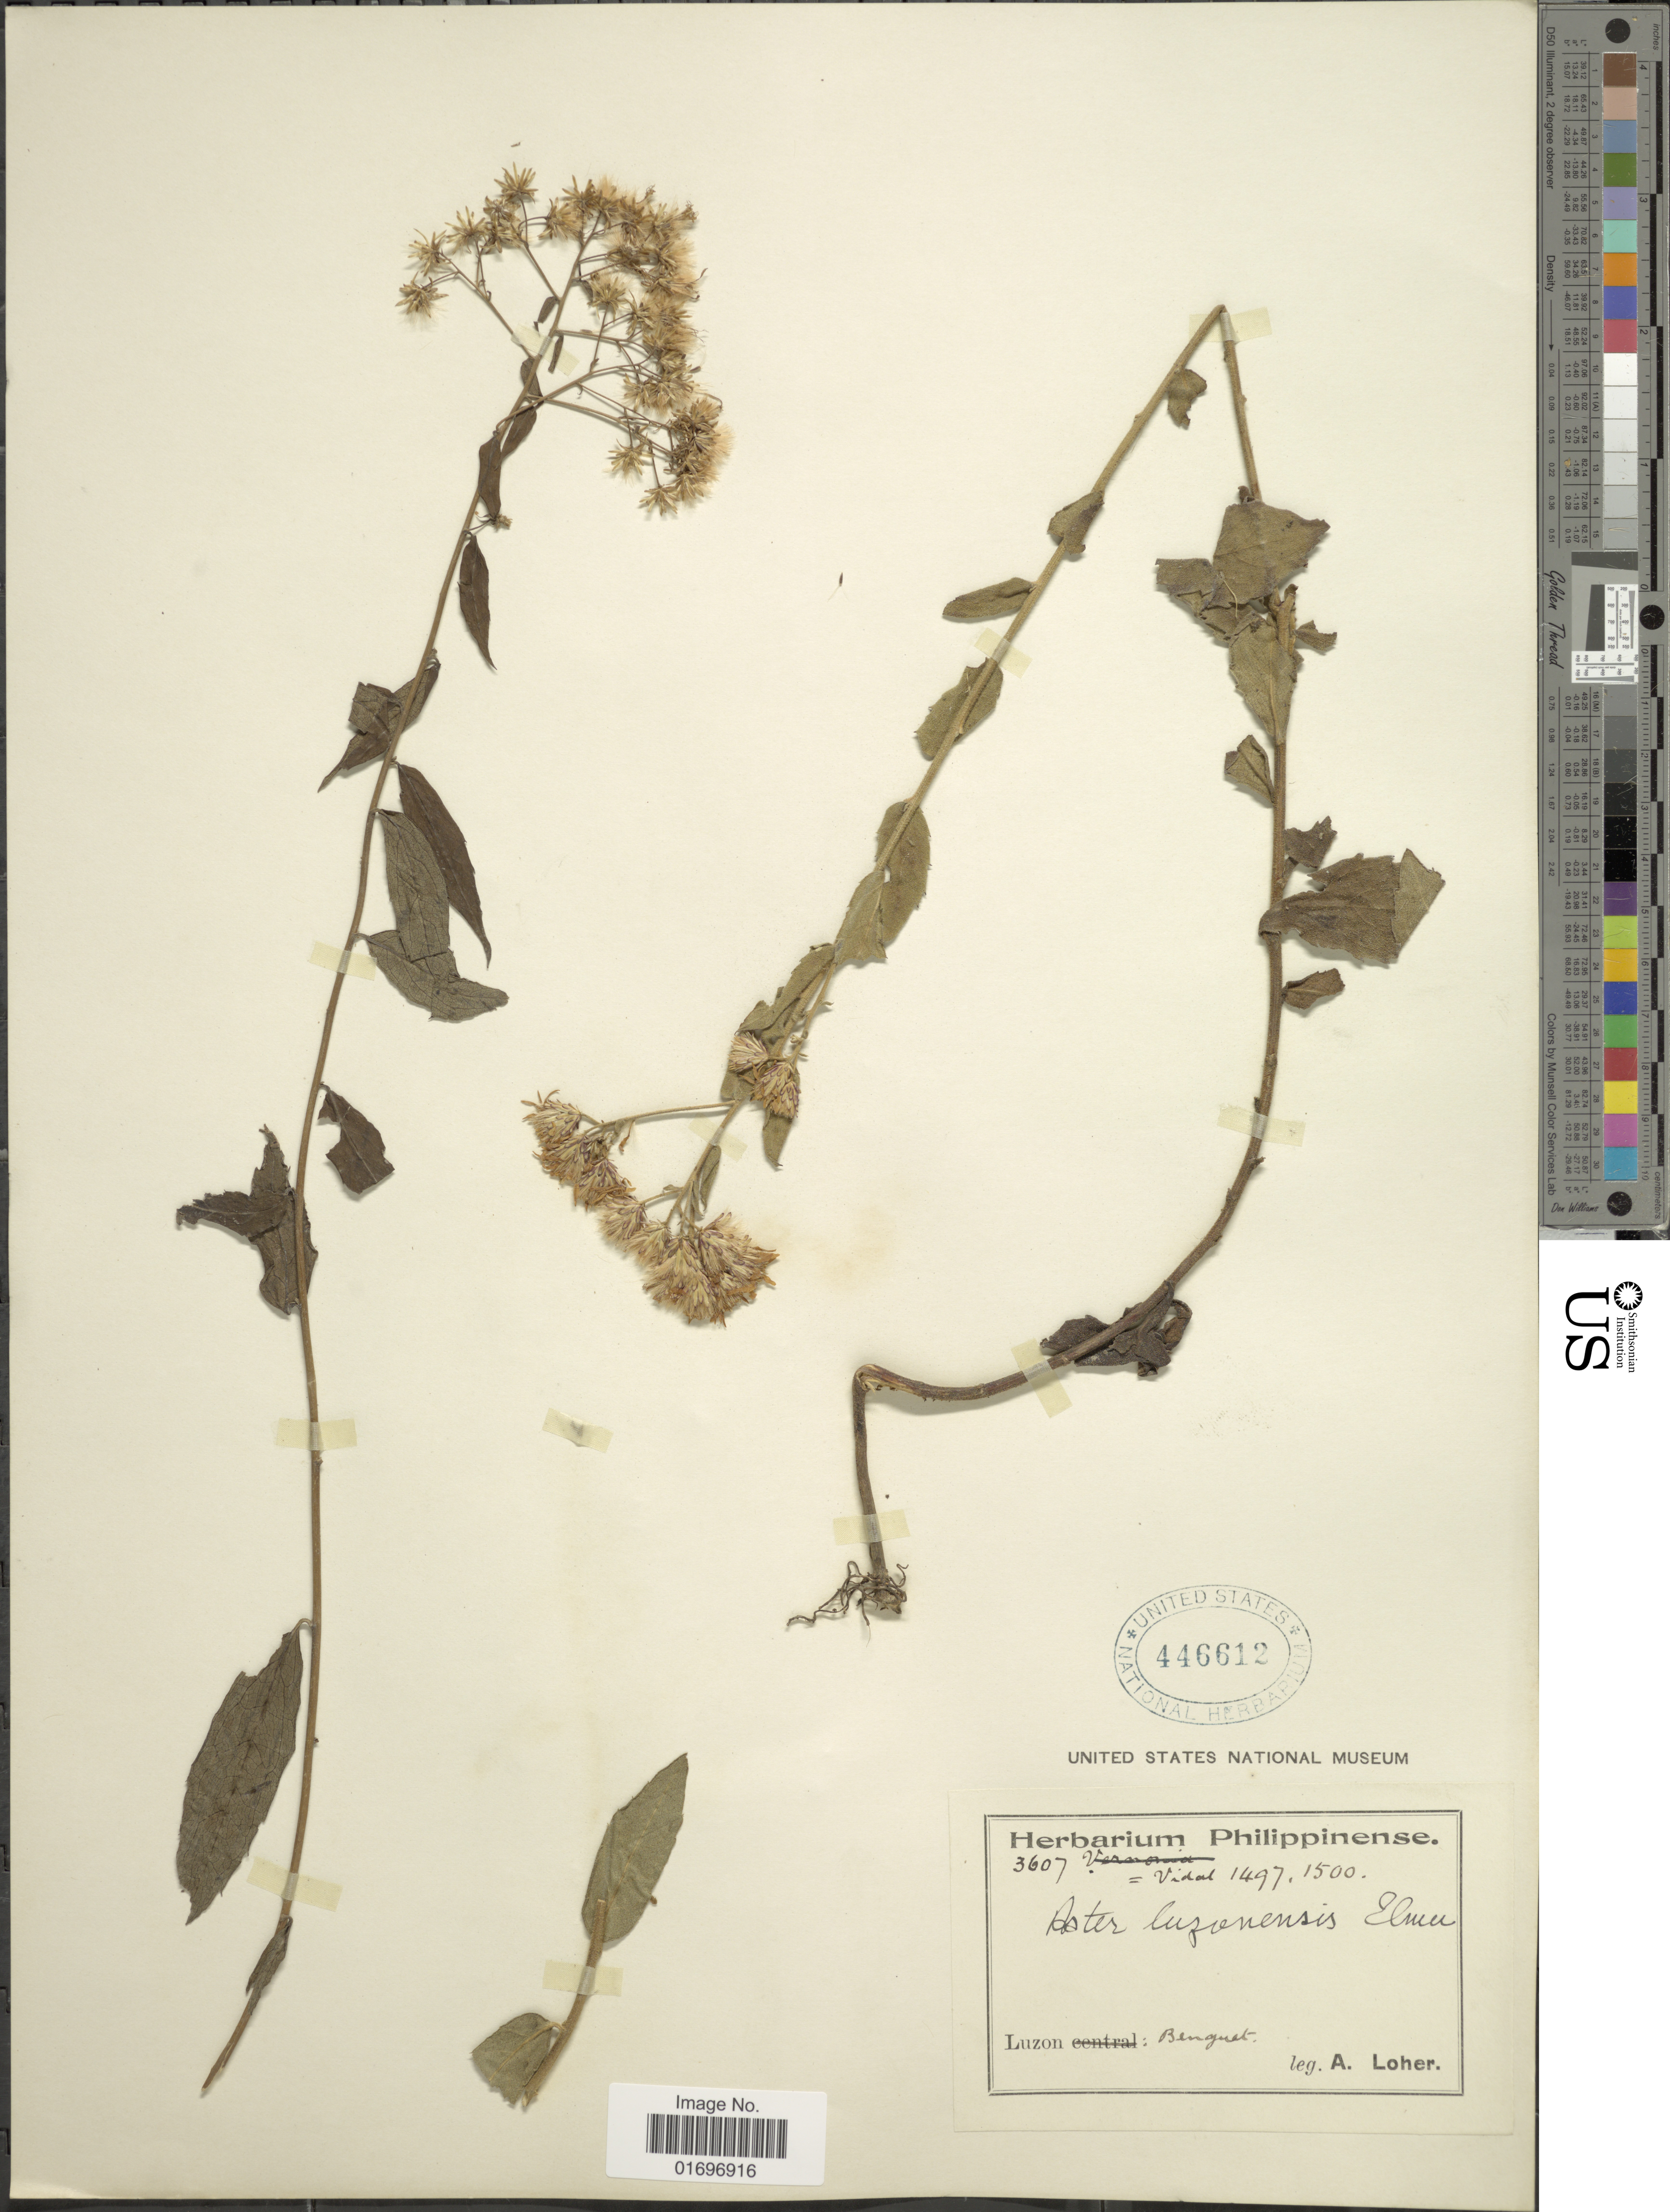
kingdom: Plantae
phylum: Tracheophyta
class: Magnoliopsida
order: Asterales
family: Asteraceae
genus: Aster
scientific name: Aster luzonensis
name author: Elmer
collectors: A. Loher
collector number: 3607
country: Philippines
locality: Luzon: Benguet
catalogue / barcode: US 446612